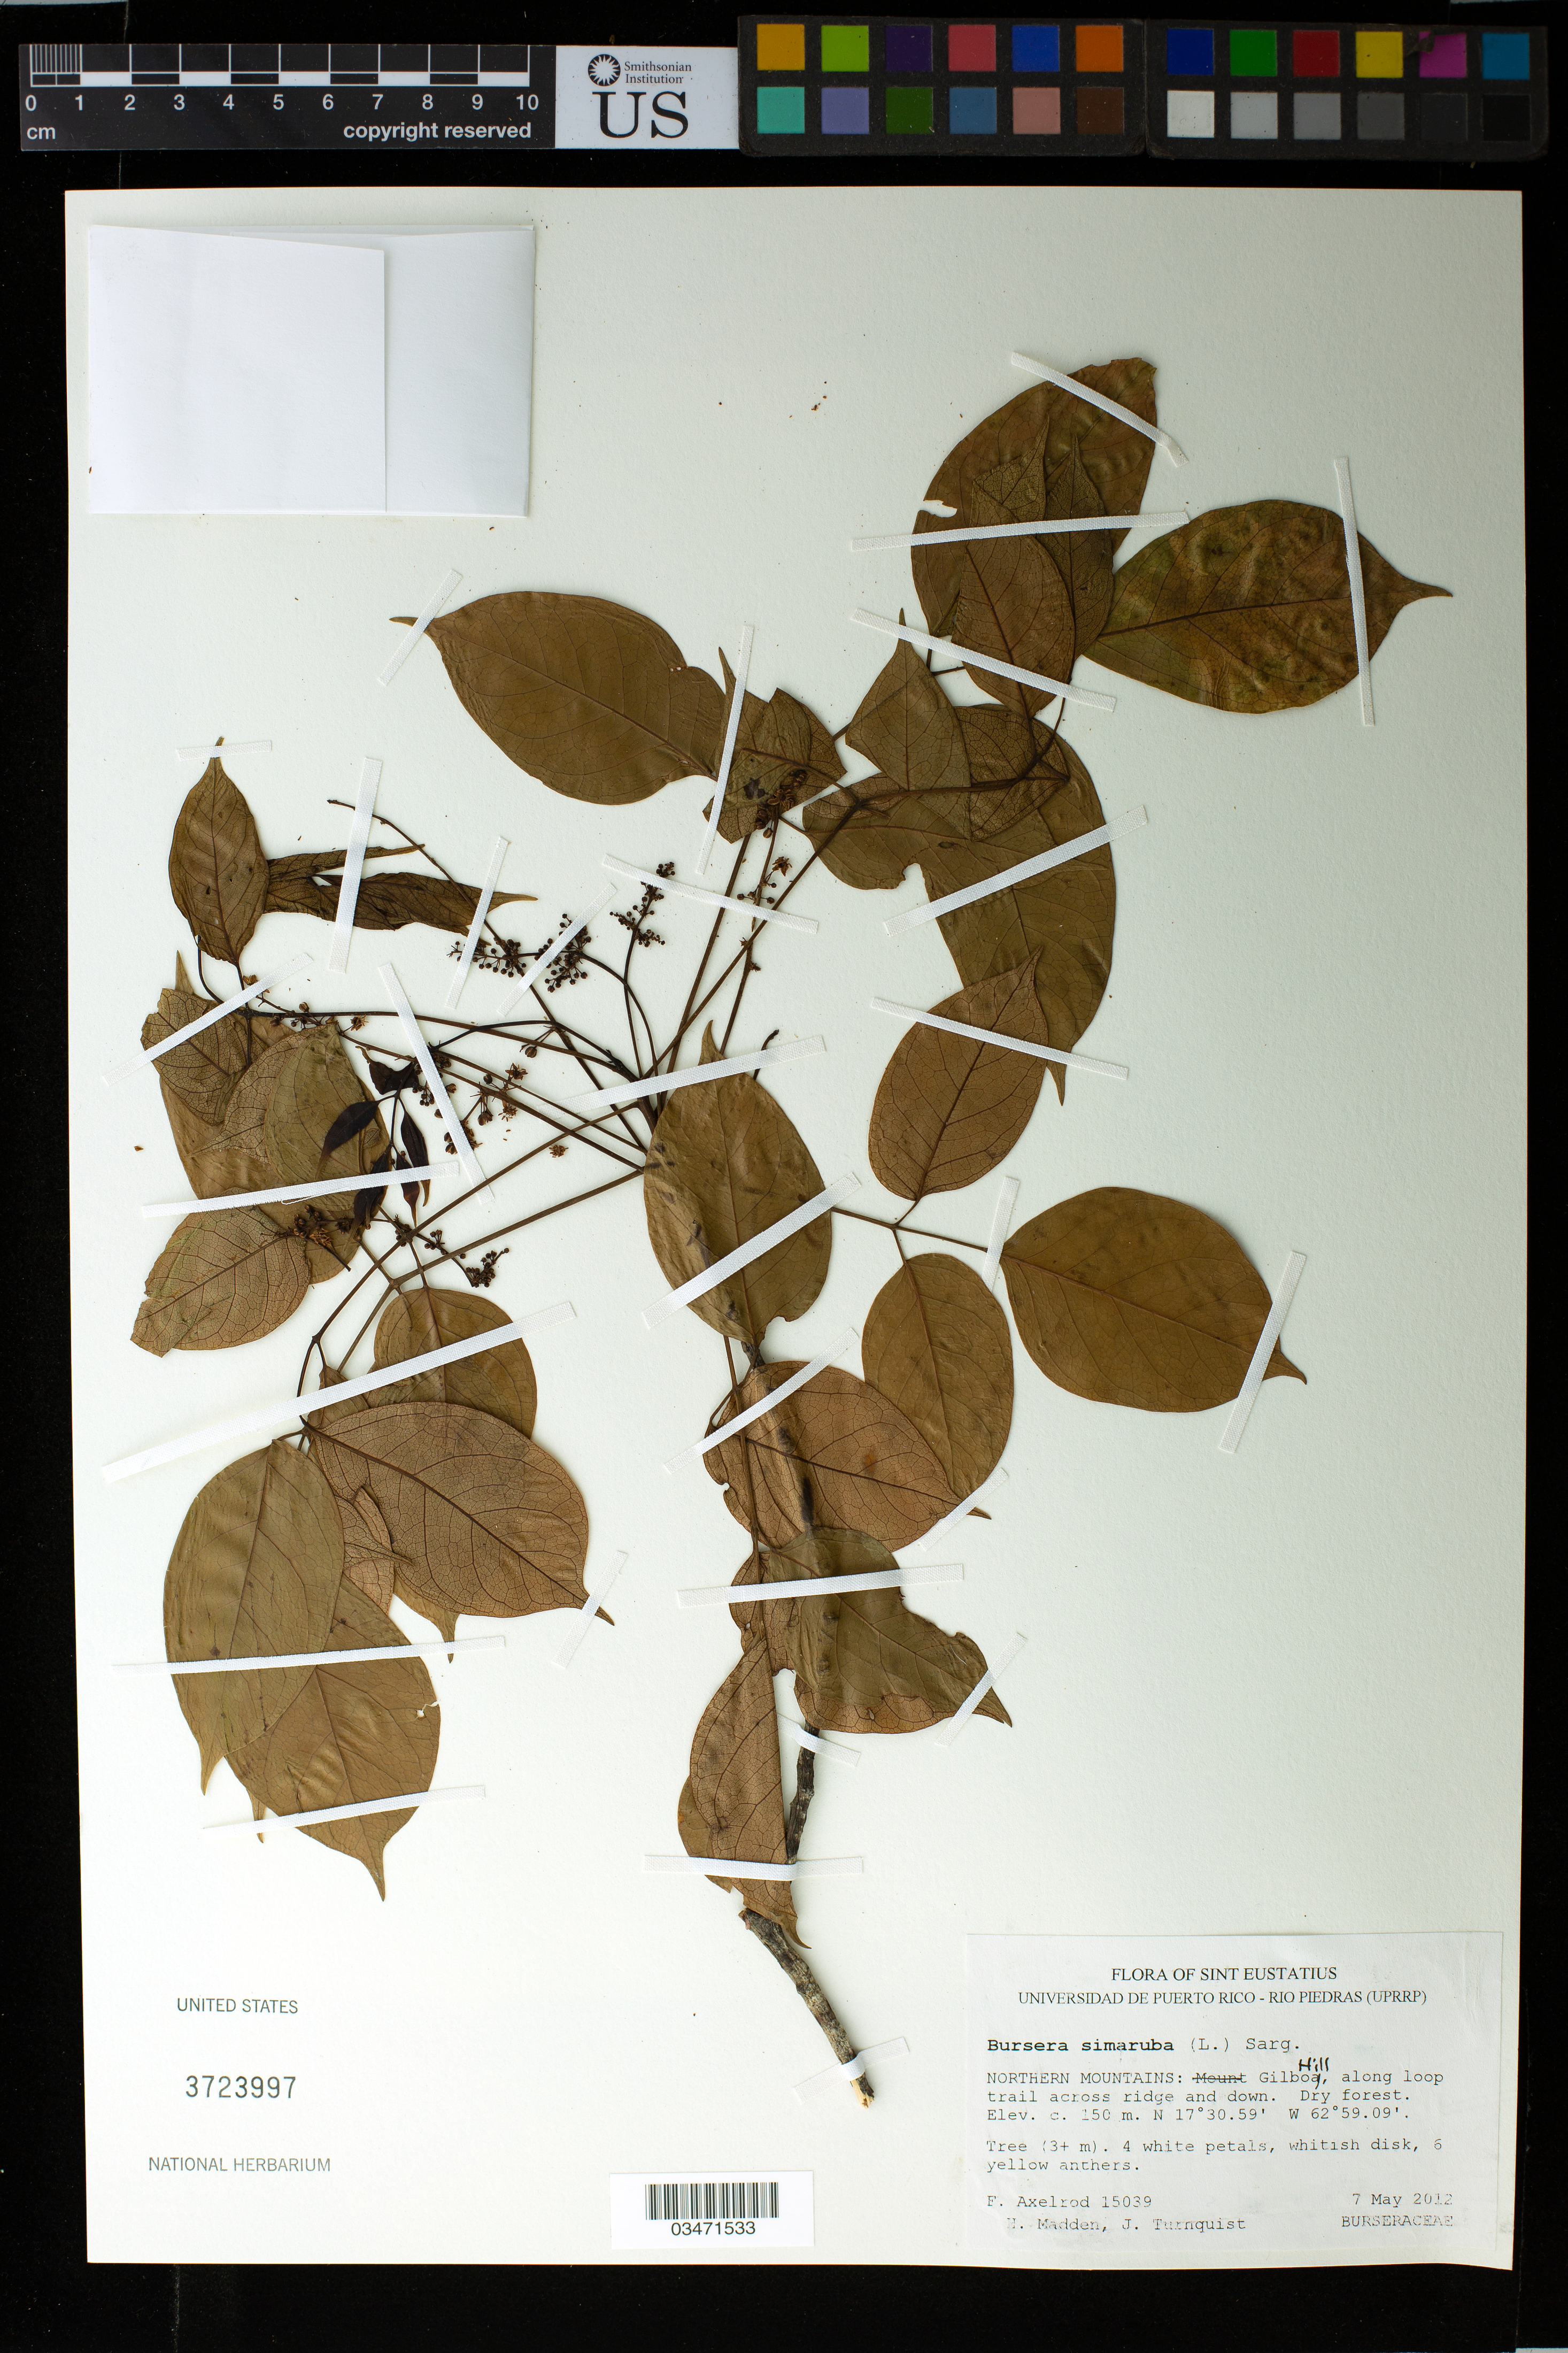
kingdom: Plantae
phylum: Tracheophyta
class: Magnoliopsida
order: Sapindales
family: Burseraceae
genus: Bursera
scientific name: Bursera simaruba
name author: (L.) Sarg.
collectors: F. S. Axelrod, H. Madden & J. Turnquist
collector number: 15039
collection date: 2012-05-07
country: Netherlands Antilles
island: St. Eustatius I.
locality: Northern Mountains. Gilboa Hill, along loop trail across ridge and down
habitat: Dry forest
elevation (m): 150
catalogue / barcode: US 3723997